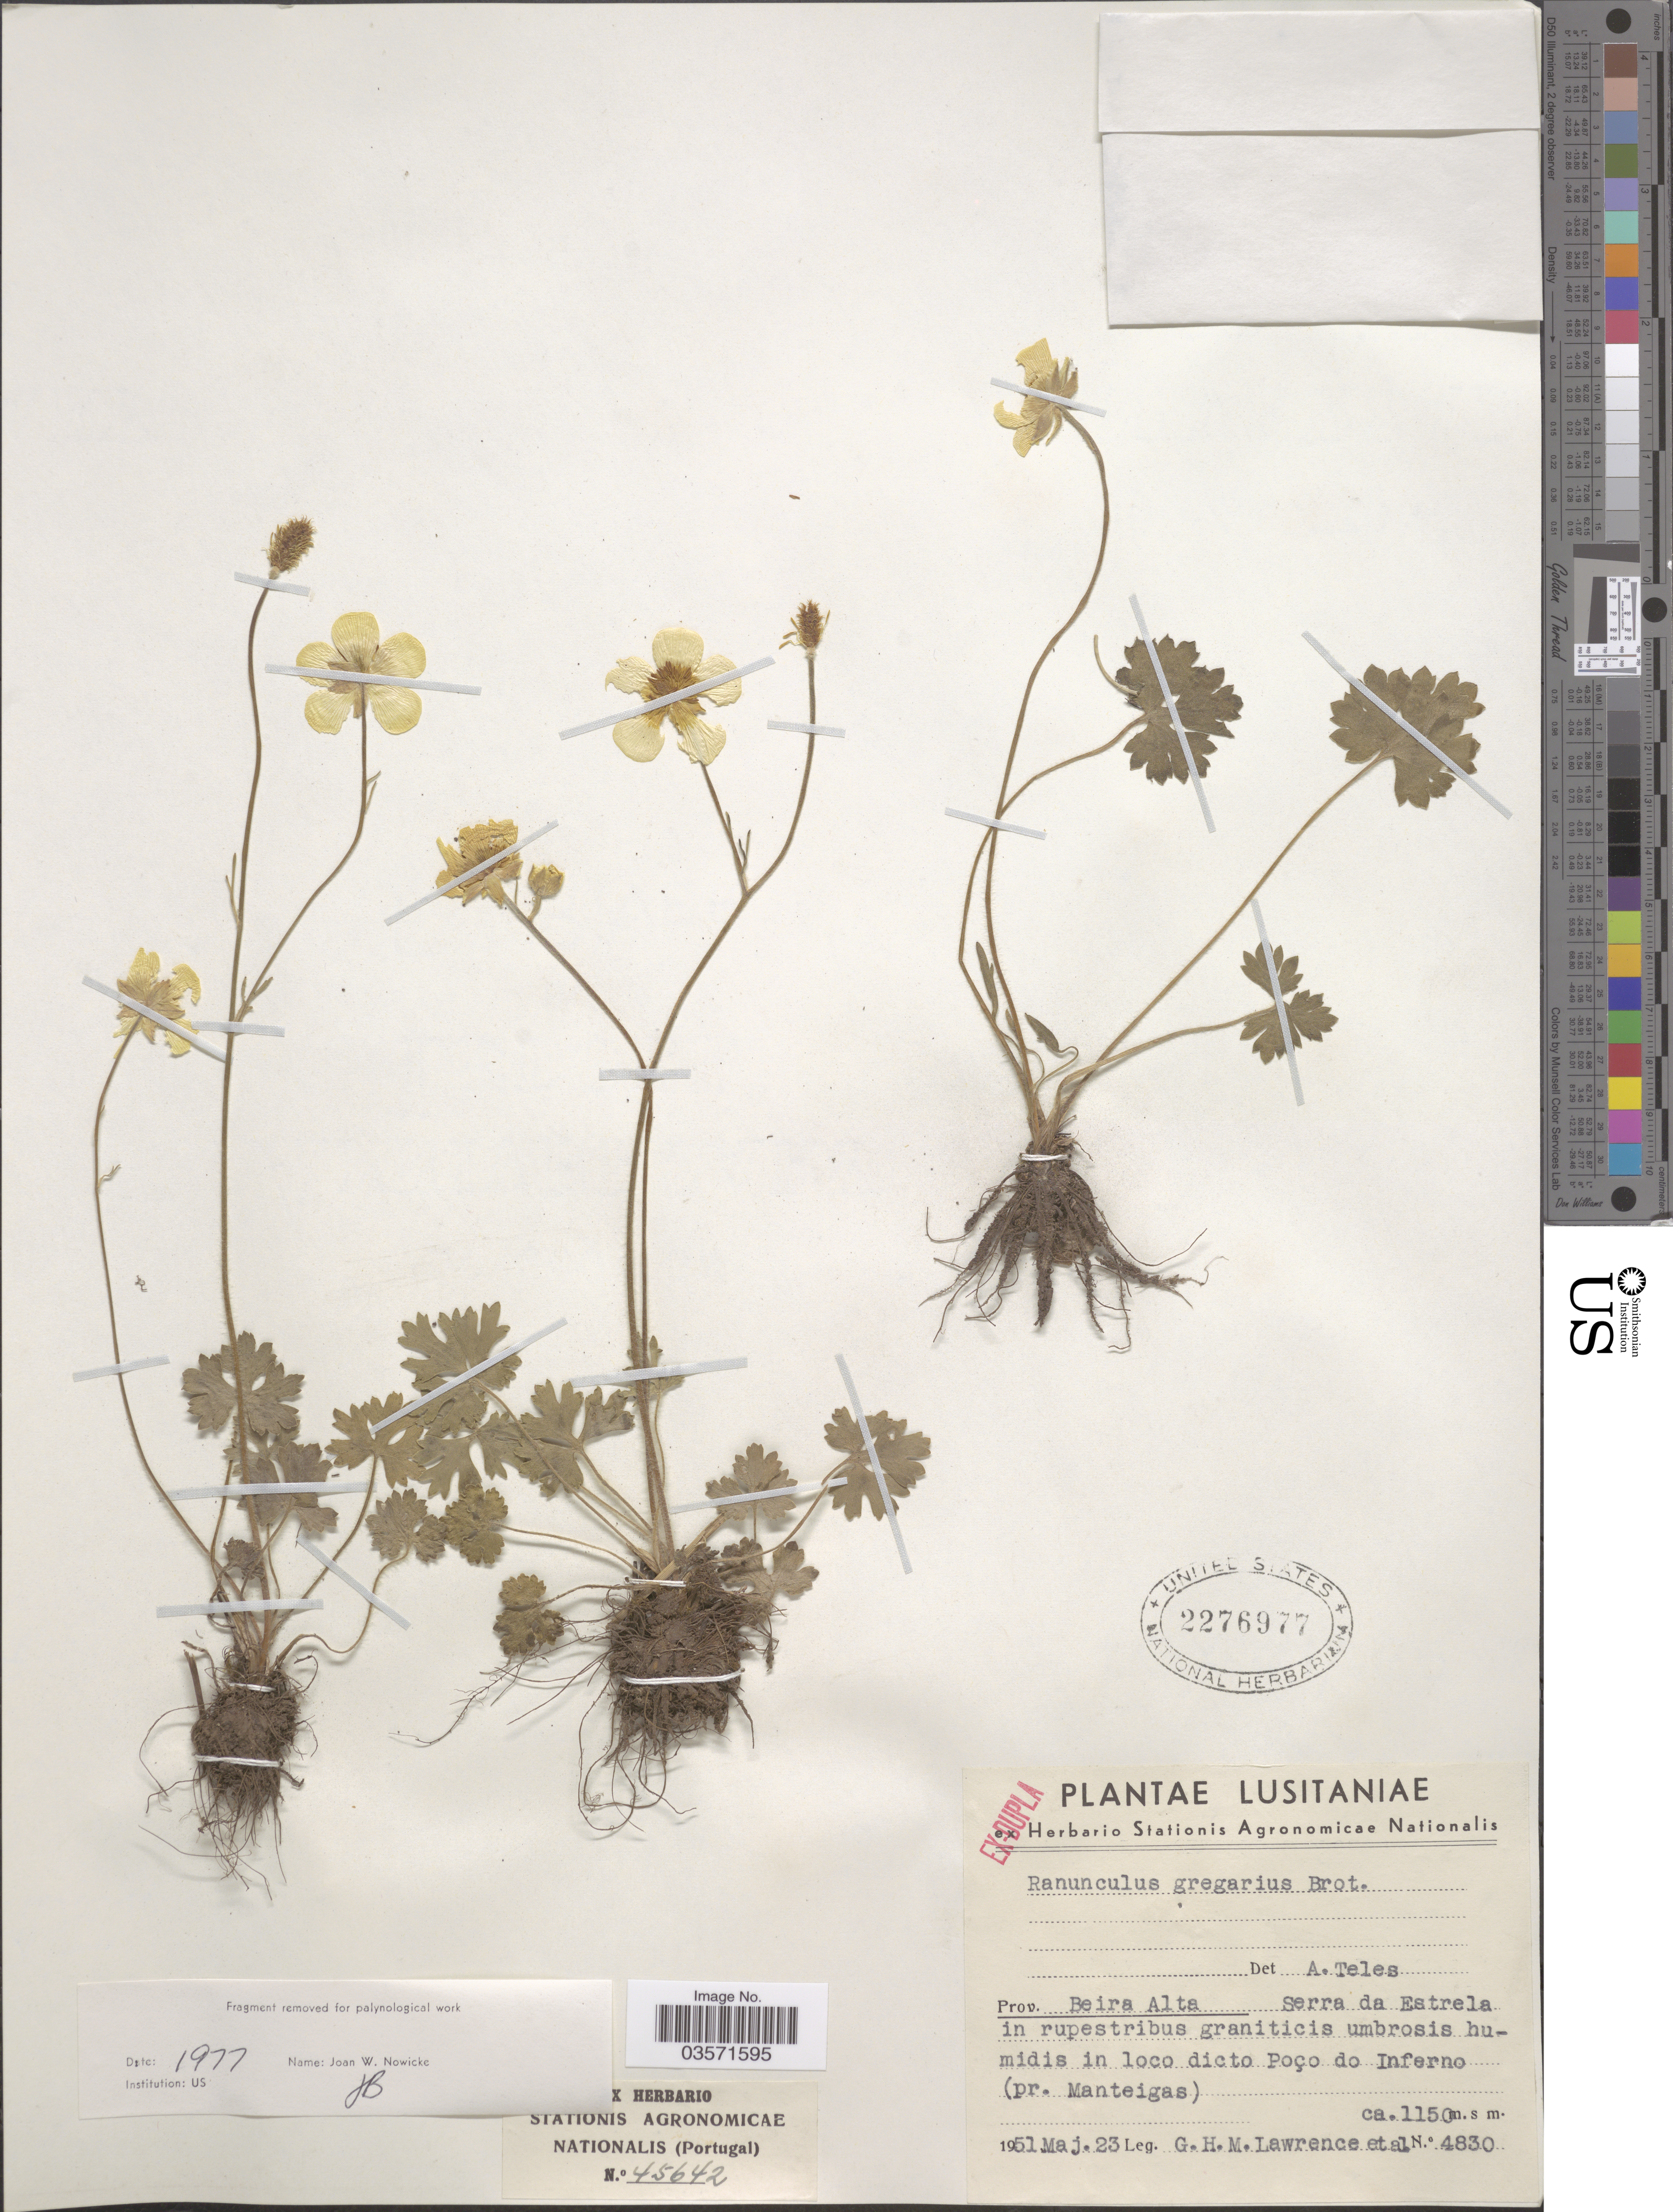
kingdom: Plantae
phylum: Tracheophyta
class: Magnoliopsida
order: Ranunculales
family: Ranunculaceae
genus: Ranunculus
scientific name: Ranunculus gregarius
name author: Brot.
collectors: G. Lawrence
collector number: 4830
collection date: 1951-05-23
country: Portugal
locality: Lusitaniae. Prov. Beira Alta. Serra da Estrela in rupestribus graniticis umbrosis humidis in loco dicto Poço do Inferno (pr. Manteigas).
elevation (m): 1150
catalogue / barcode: US 2276977